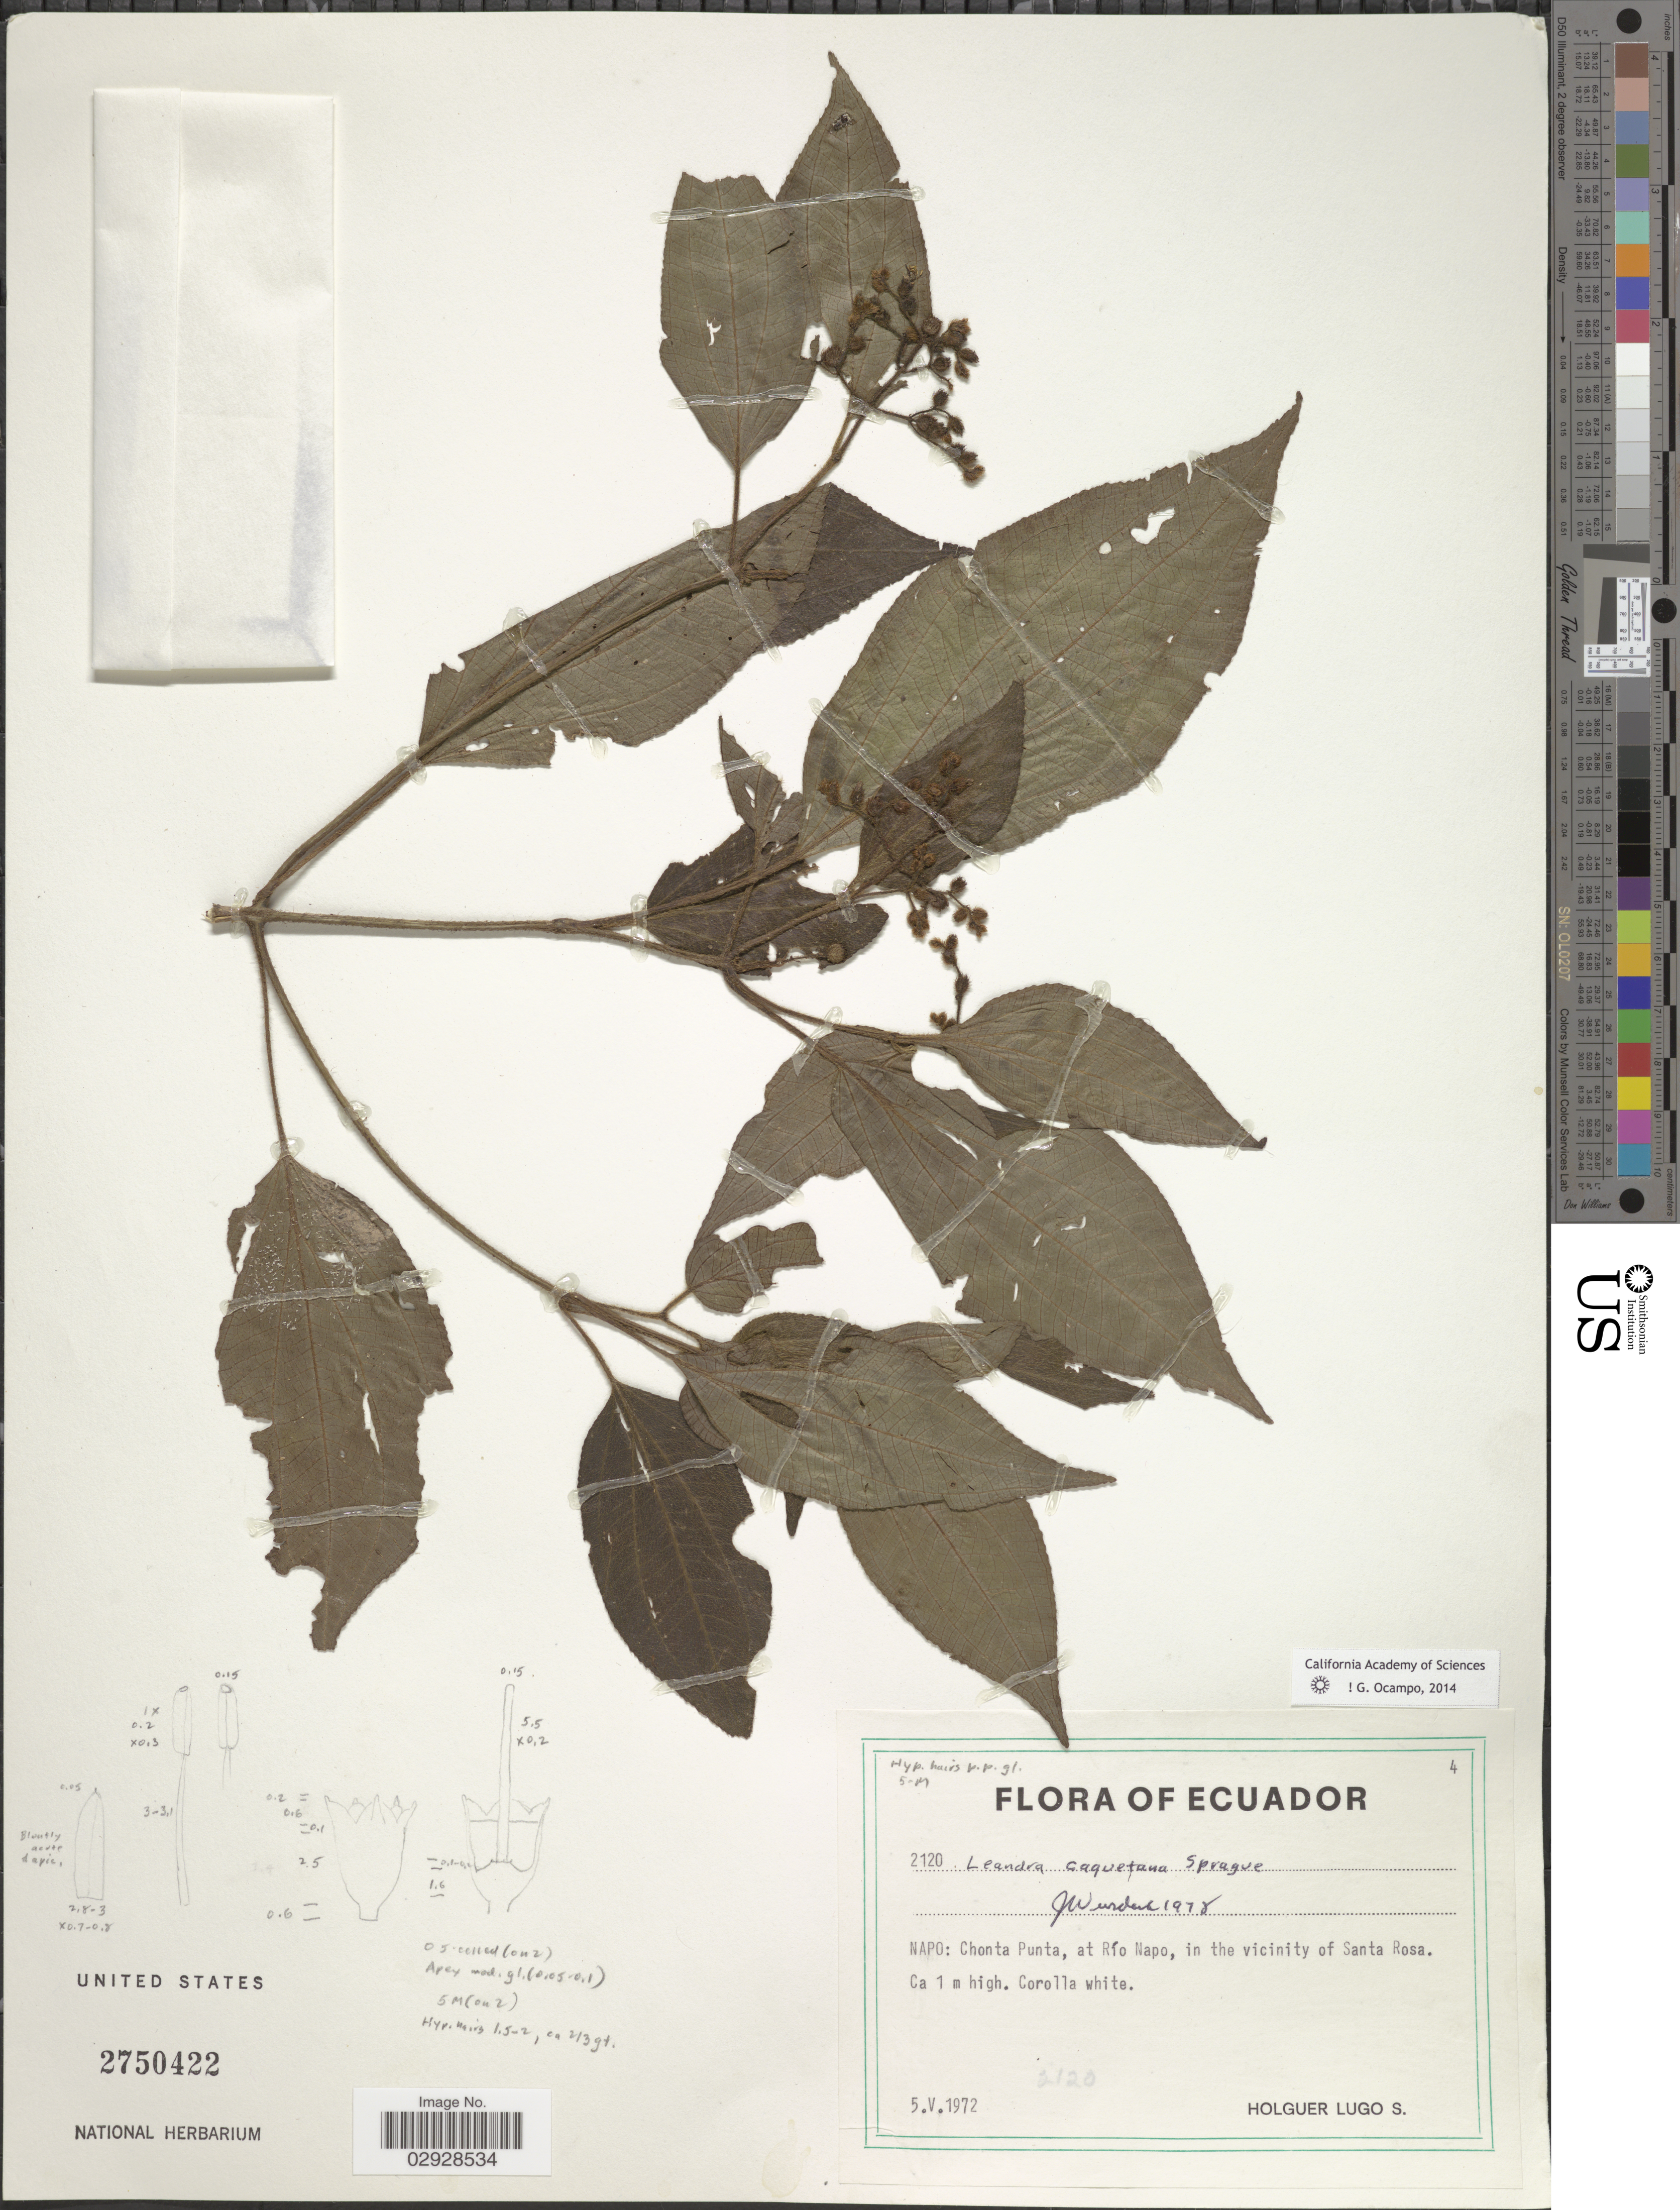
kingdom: Plantae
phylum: Tracheophyta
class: Magnoliopsida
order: Myrtales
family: Melastomataceae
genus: Leandra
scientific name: Leandra caquetana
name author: Sprague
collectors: H. Lugo S.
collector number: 5120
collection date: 1972-05-05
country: Ecuador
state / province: Napo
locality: Chonta Punta, at Río Napo, in the vicinity of Santa Rosa.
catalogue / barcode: US 2750422